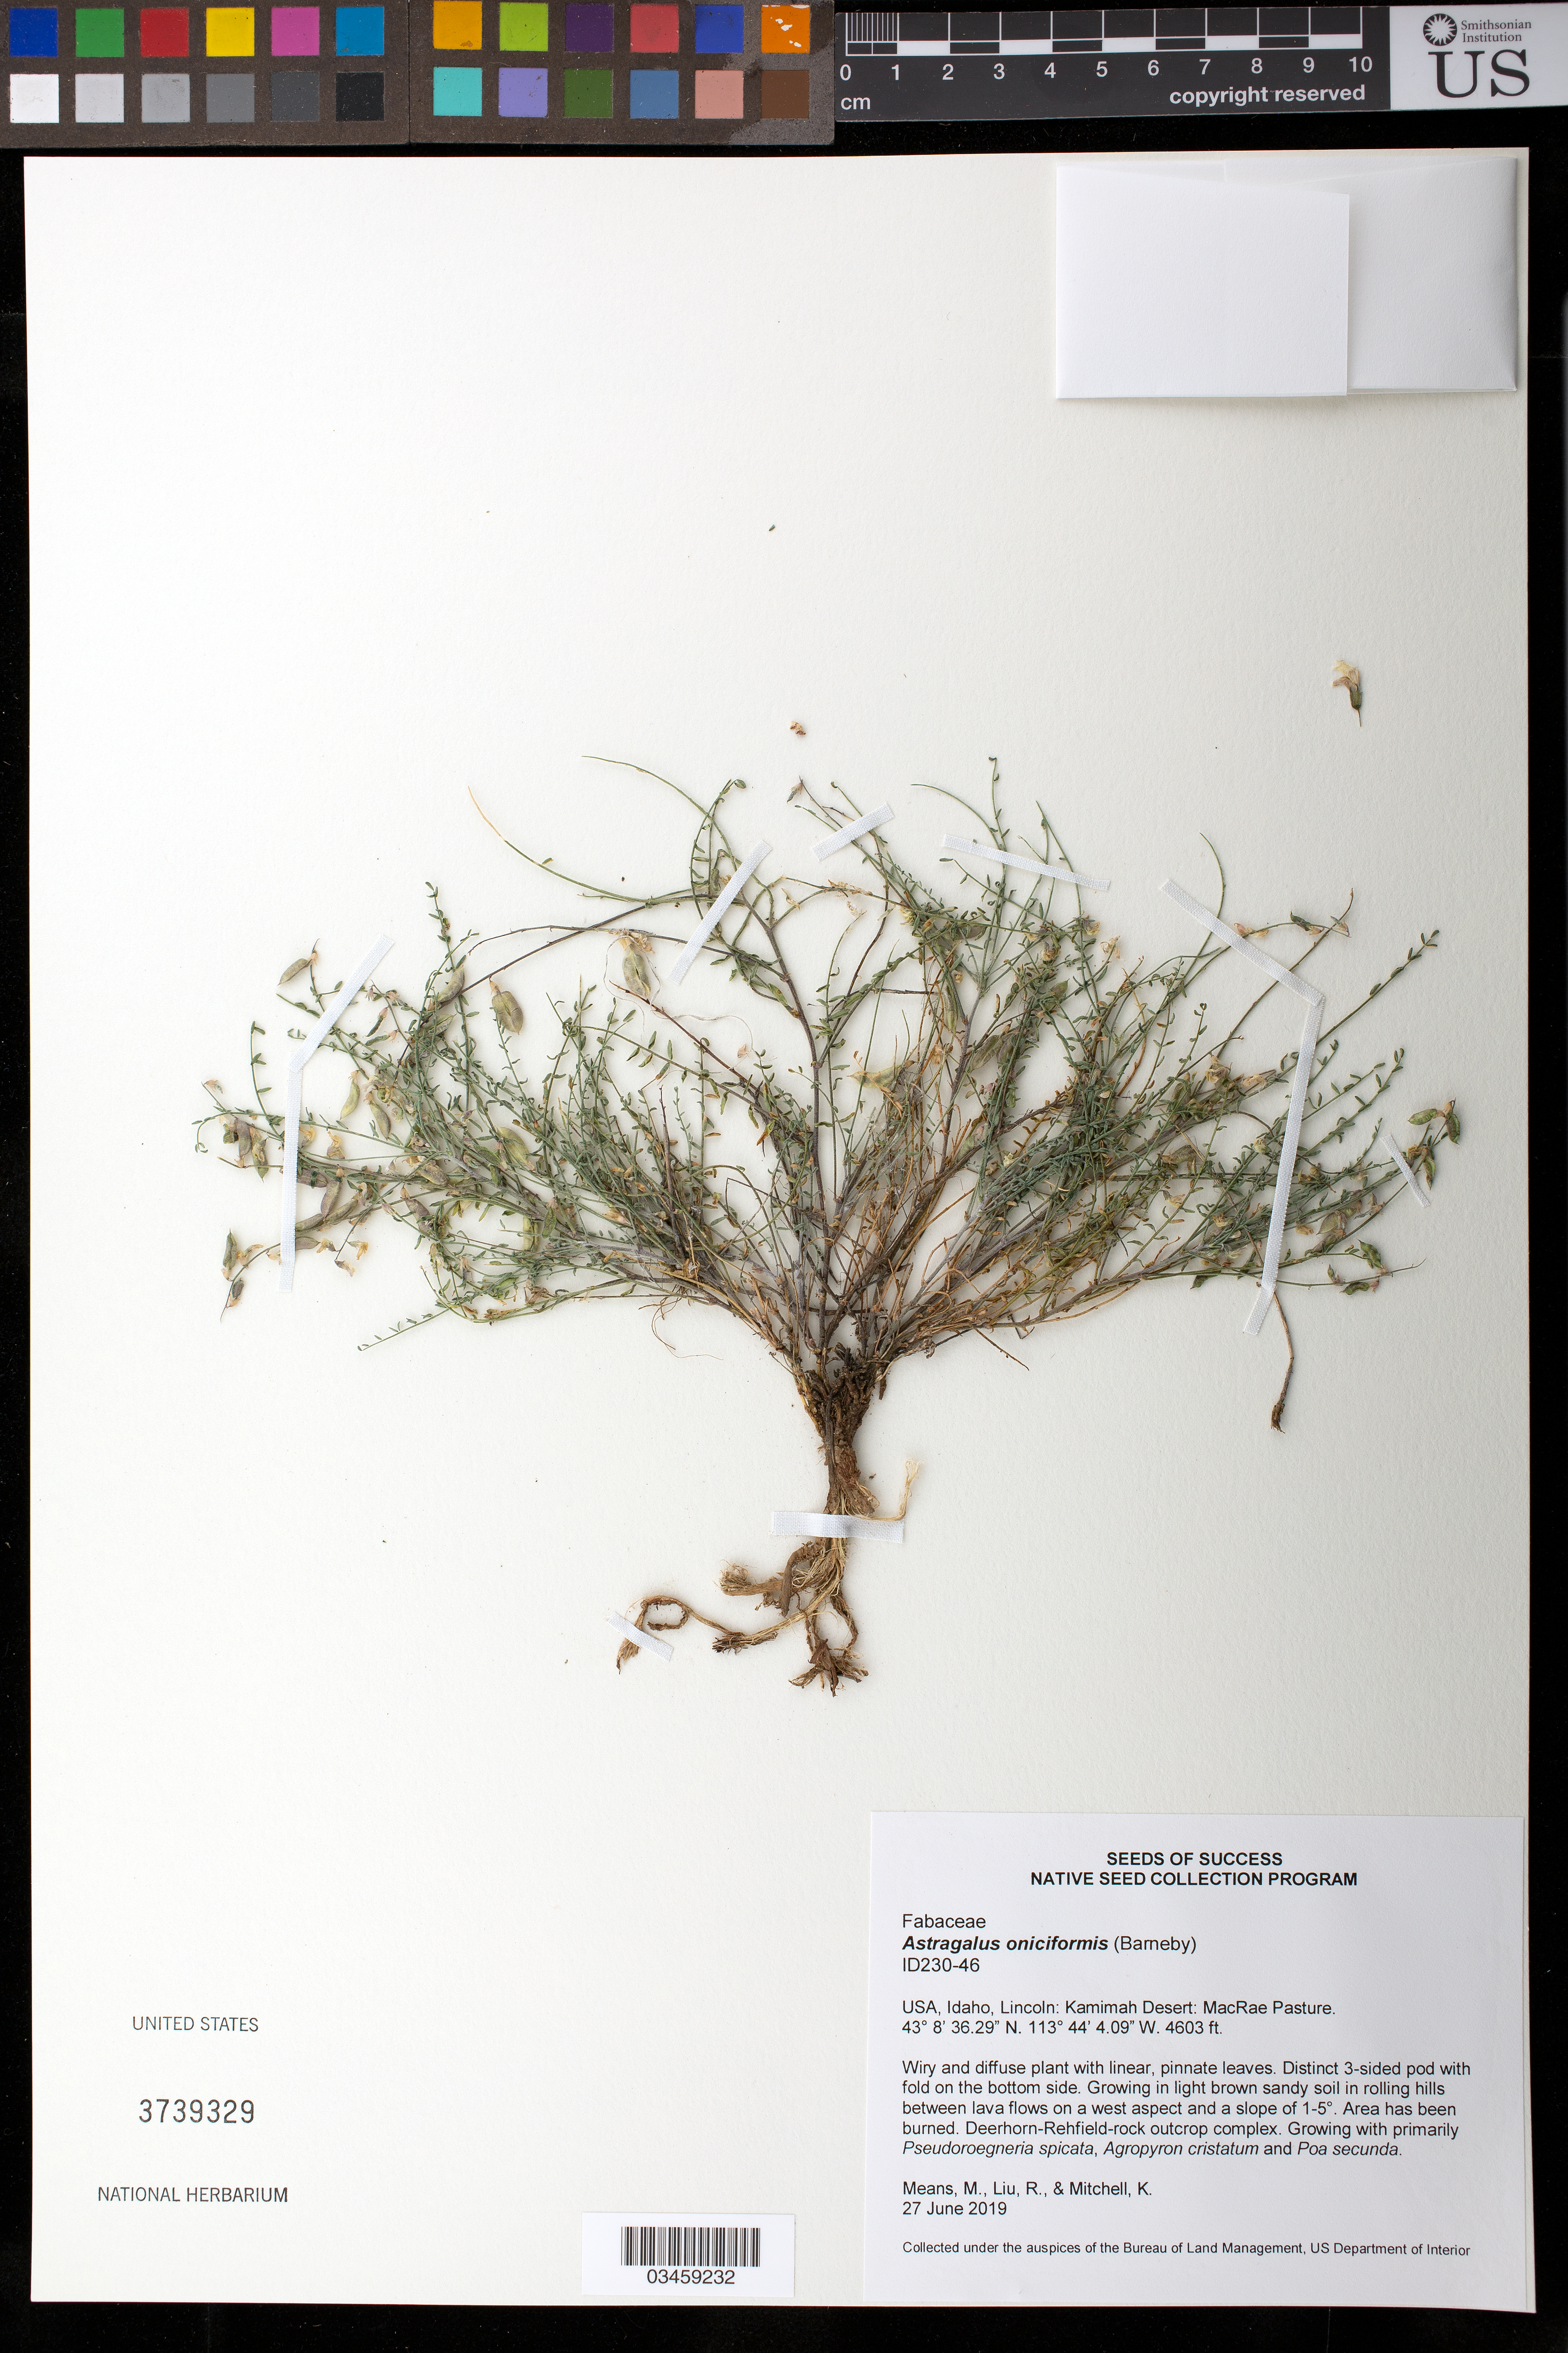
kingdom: Plantae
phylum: Tracheophyta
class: Magnoliopsida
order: Fabales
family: Fabaceae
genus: Astragalus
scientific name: Astragalus oniciformis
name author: Barneby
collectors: M. Means, M. Liu & K. Mitchell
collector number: ID230-46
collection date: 2019-06-27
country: United States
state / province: Idaho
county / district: Lincoln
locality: Kamimah Desert, MacRae Pasture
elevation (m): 1403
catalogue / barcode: US 3739329